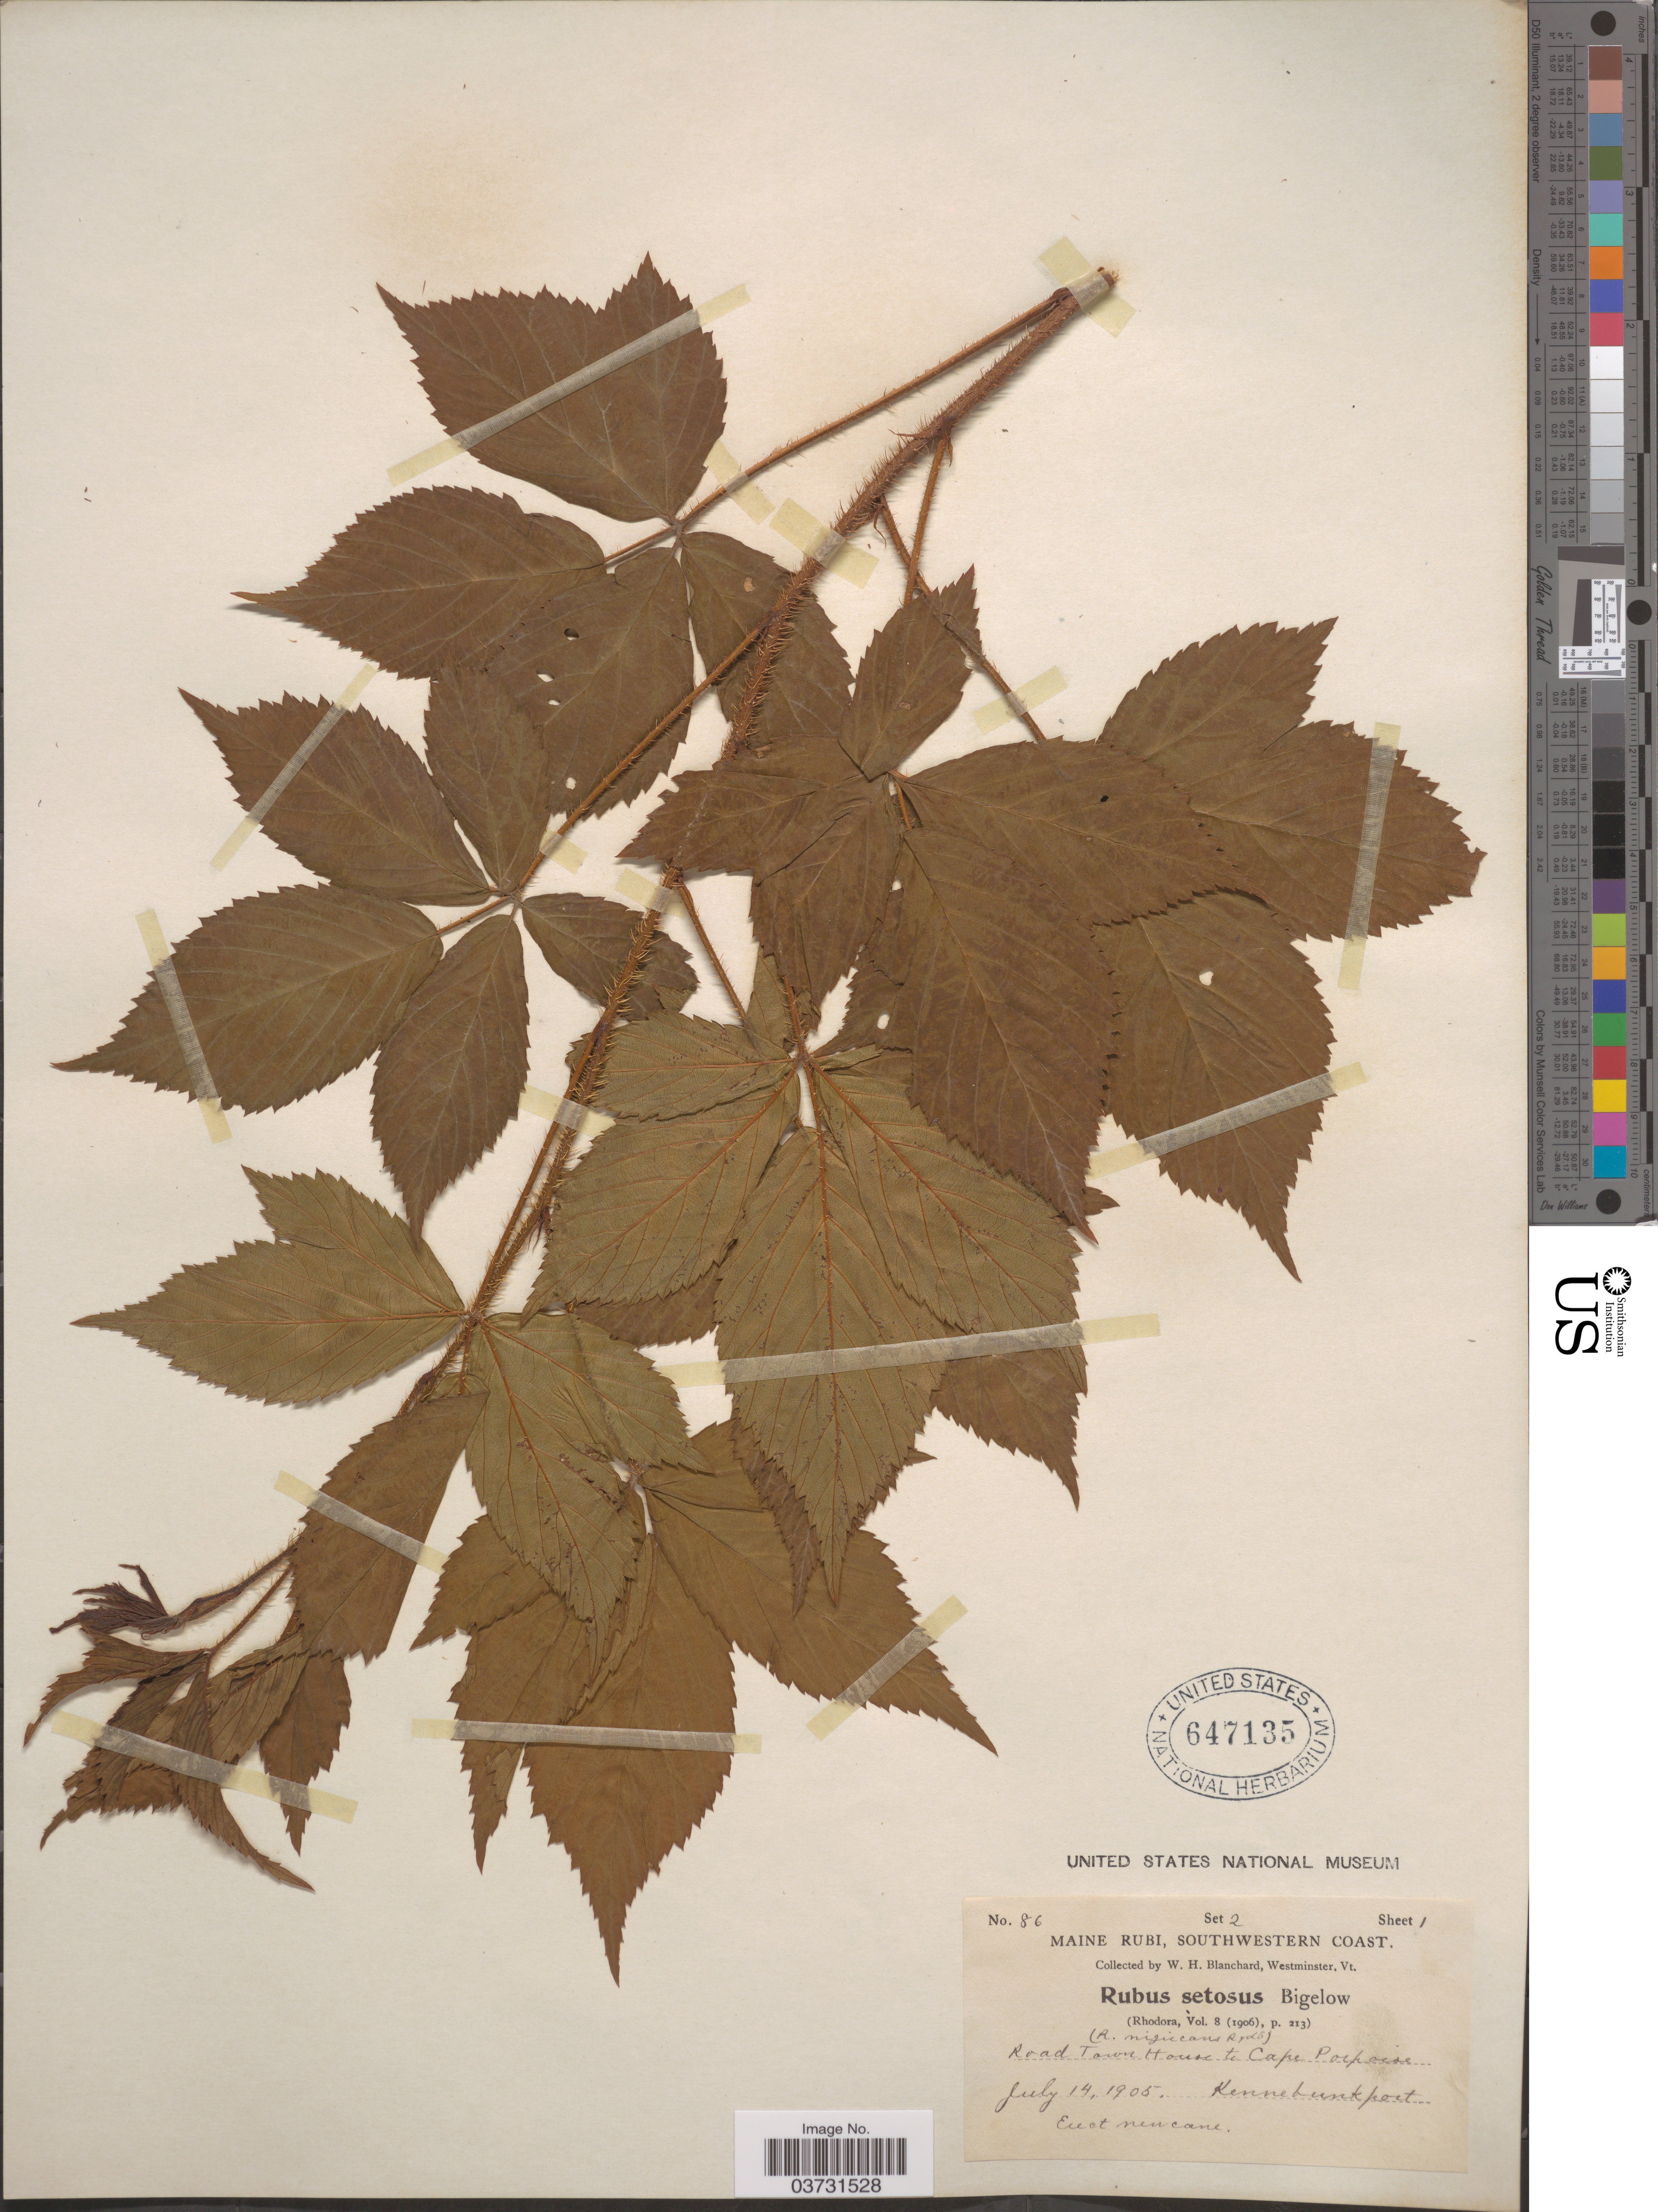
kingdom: Plantae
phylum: Tracheophyta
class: Magnoliopsida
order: Rosales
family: Rosaceae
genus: Rubus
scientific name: Rubus nigricans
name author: Rydb. in Britton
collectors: W. H. Blanchard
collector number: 86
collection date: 1905-07-14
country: United States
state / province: Maine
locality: Southwestern Coast. Road Town House to Cape Porpoise. Kennebunkport.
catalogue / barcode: US 647135